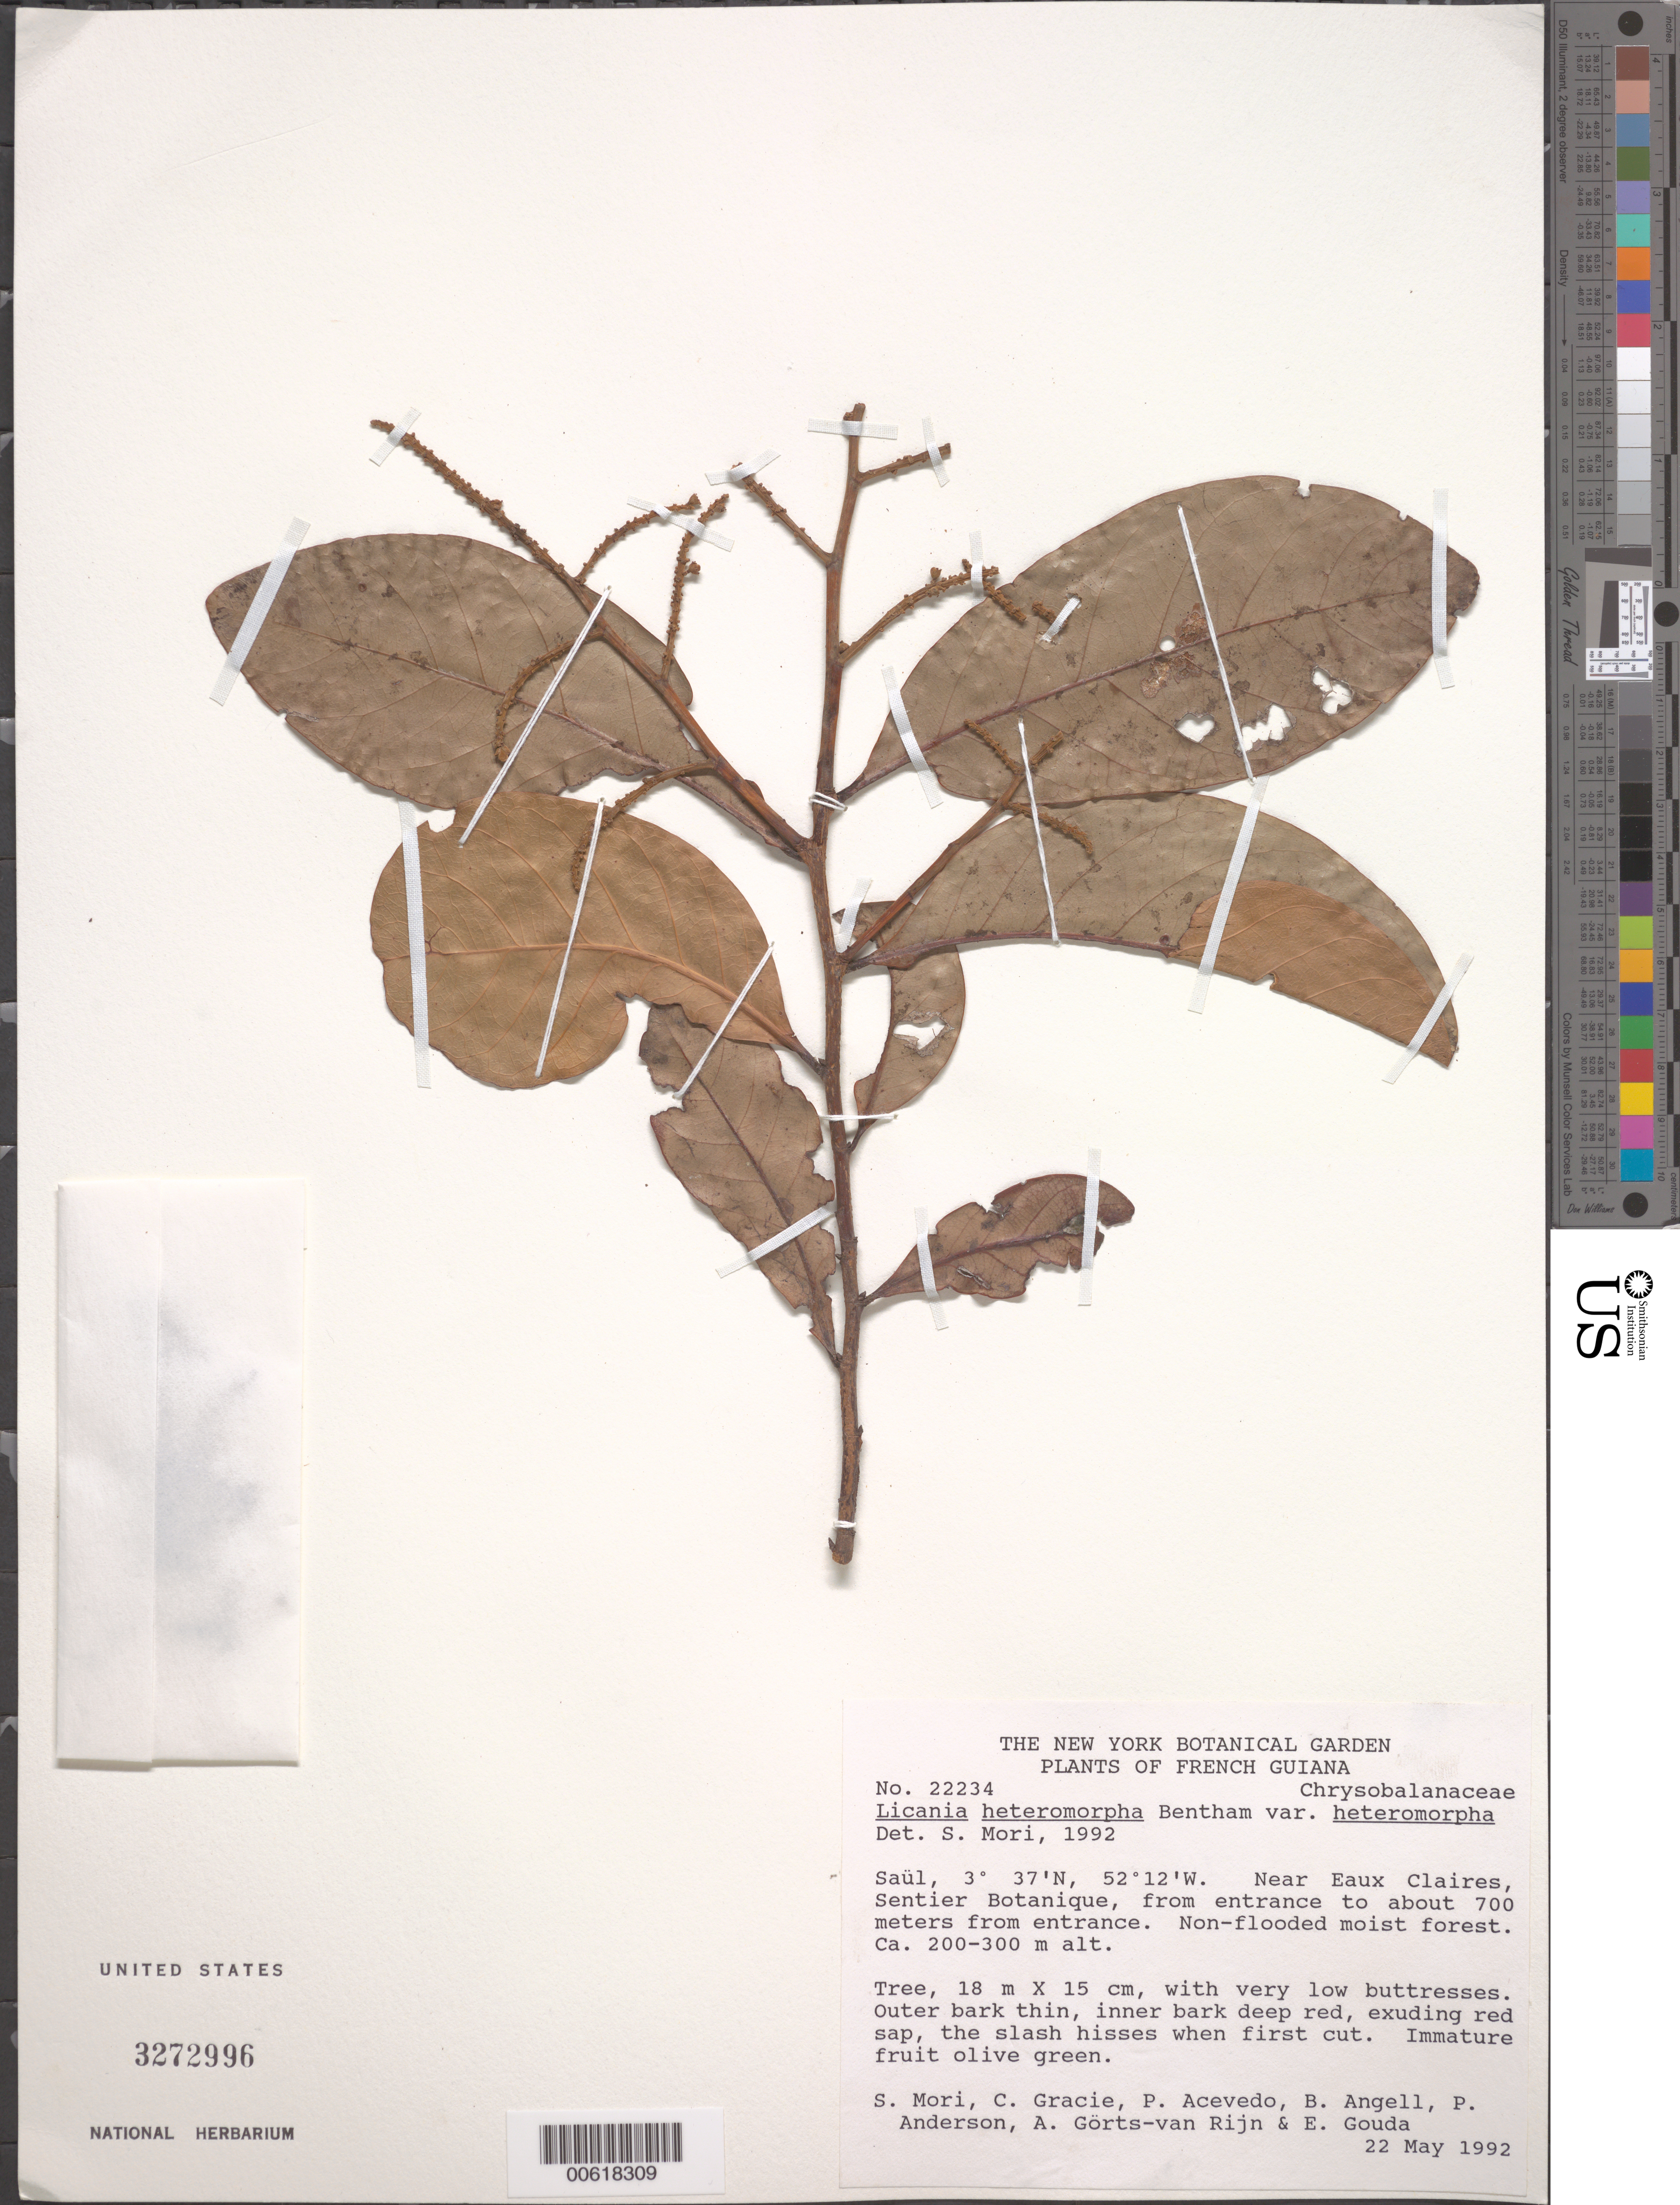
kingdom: Plantae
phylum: Tracheophyta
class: Magnoliopsida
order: Malpighiales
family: Chrysobalanaceae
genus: Hymenopus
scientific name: Hymenopus heteromorphus var. heteromorphus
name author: (Benth.) Sothers & Prance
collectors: S. Mori, C. A. Gracie, P. Acevedo-Rodr., Bobbi Angell & P. Anderson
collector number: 22234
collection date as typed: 22-May-92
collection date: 1992-05-22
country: French Guiana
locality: Saül, vicinity of Eaux Claires, Sentier Botanique, entrance to about 700 m from entrance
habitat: Non-flooded moist forest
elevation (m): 200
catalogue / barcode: US 3272996